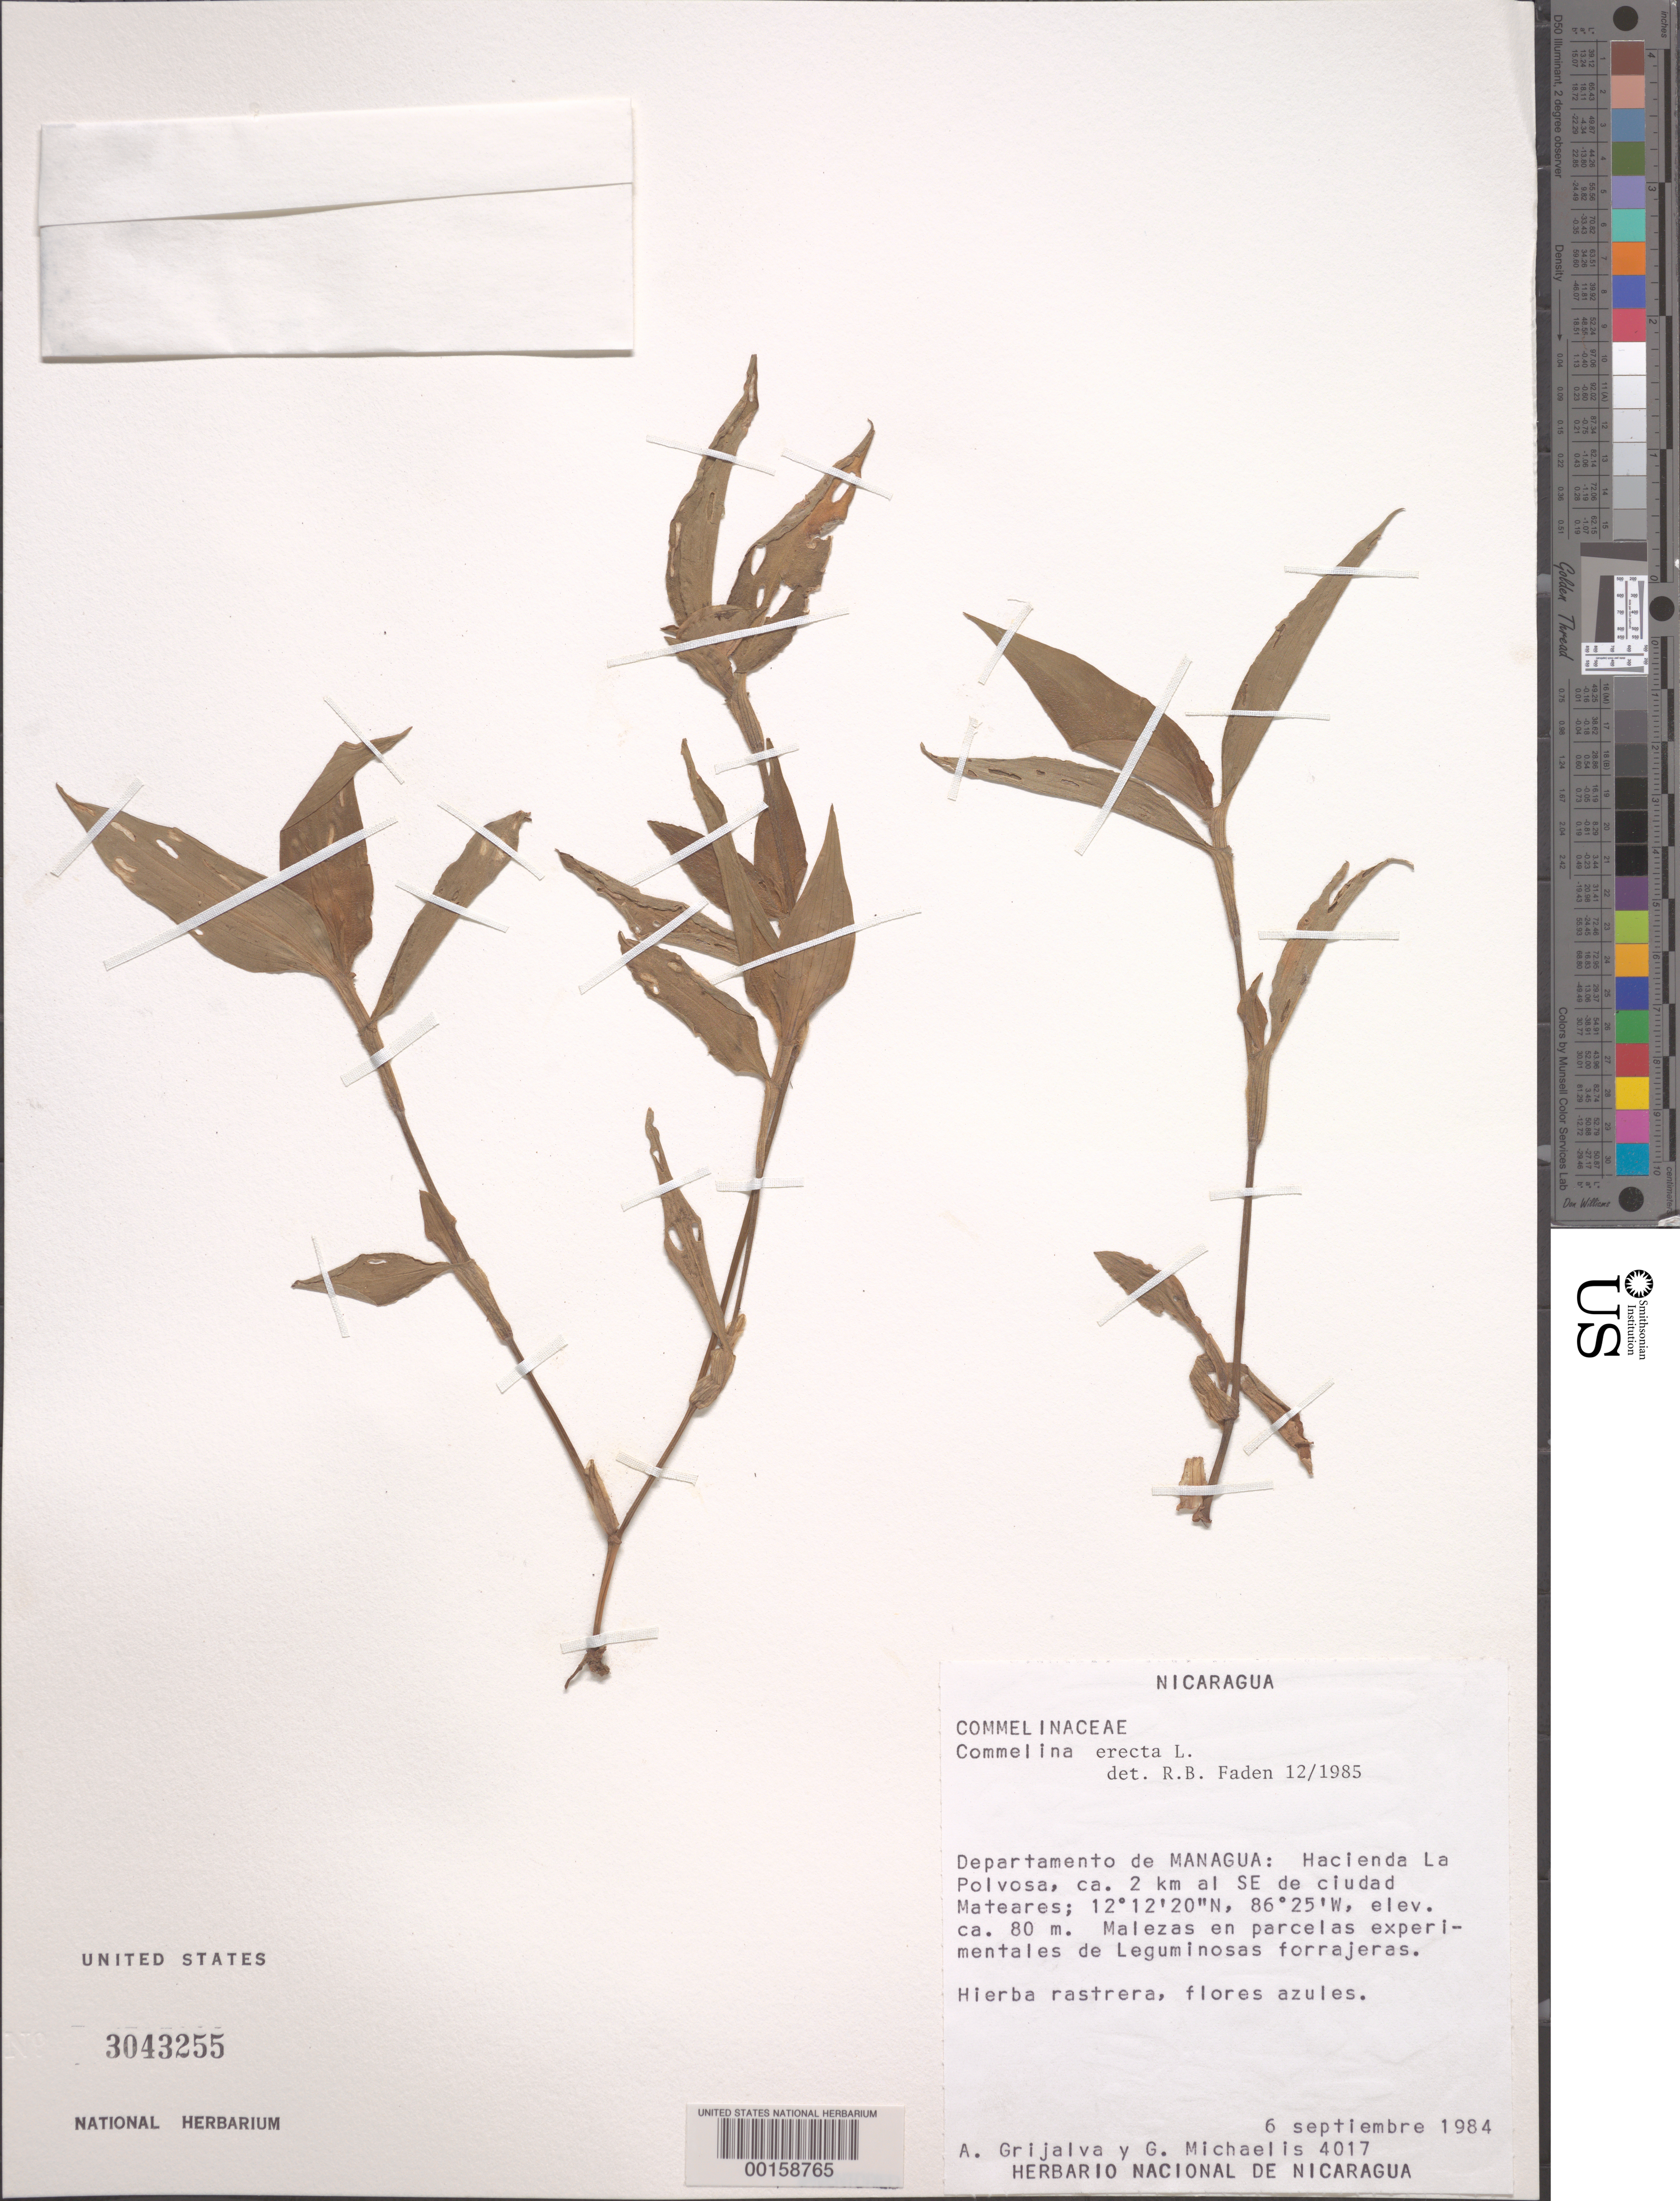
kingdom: Plantae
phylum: Tracheophyta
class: Liliopsida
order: Commelinales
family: Commelinaceae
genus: Commelina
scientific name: Commelina erecta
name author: L.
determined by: Faden, Robert B., (US), Smithsonian Institution - National Museum of Natural History (UNITED STATES)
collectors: A. Grijalva & G. Michaelis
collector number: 4017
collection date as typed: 06 Sep 1984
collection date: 1984-09-06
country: Nicaragua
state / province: Managua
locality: Hacienda la polvosa, se of ciudad mateares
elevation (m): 80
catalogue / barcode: US 3043255